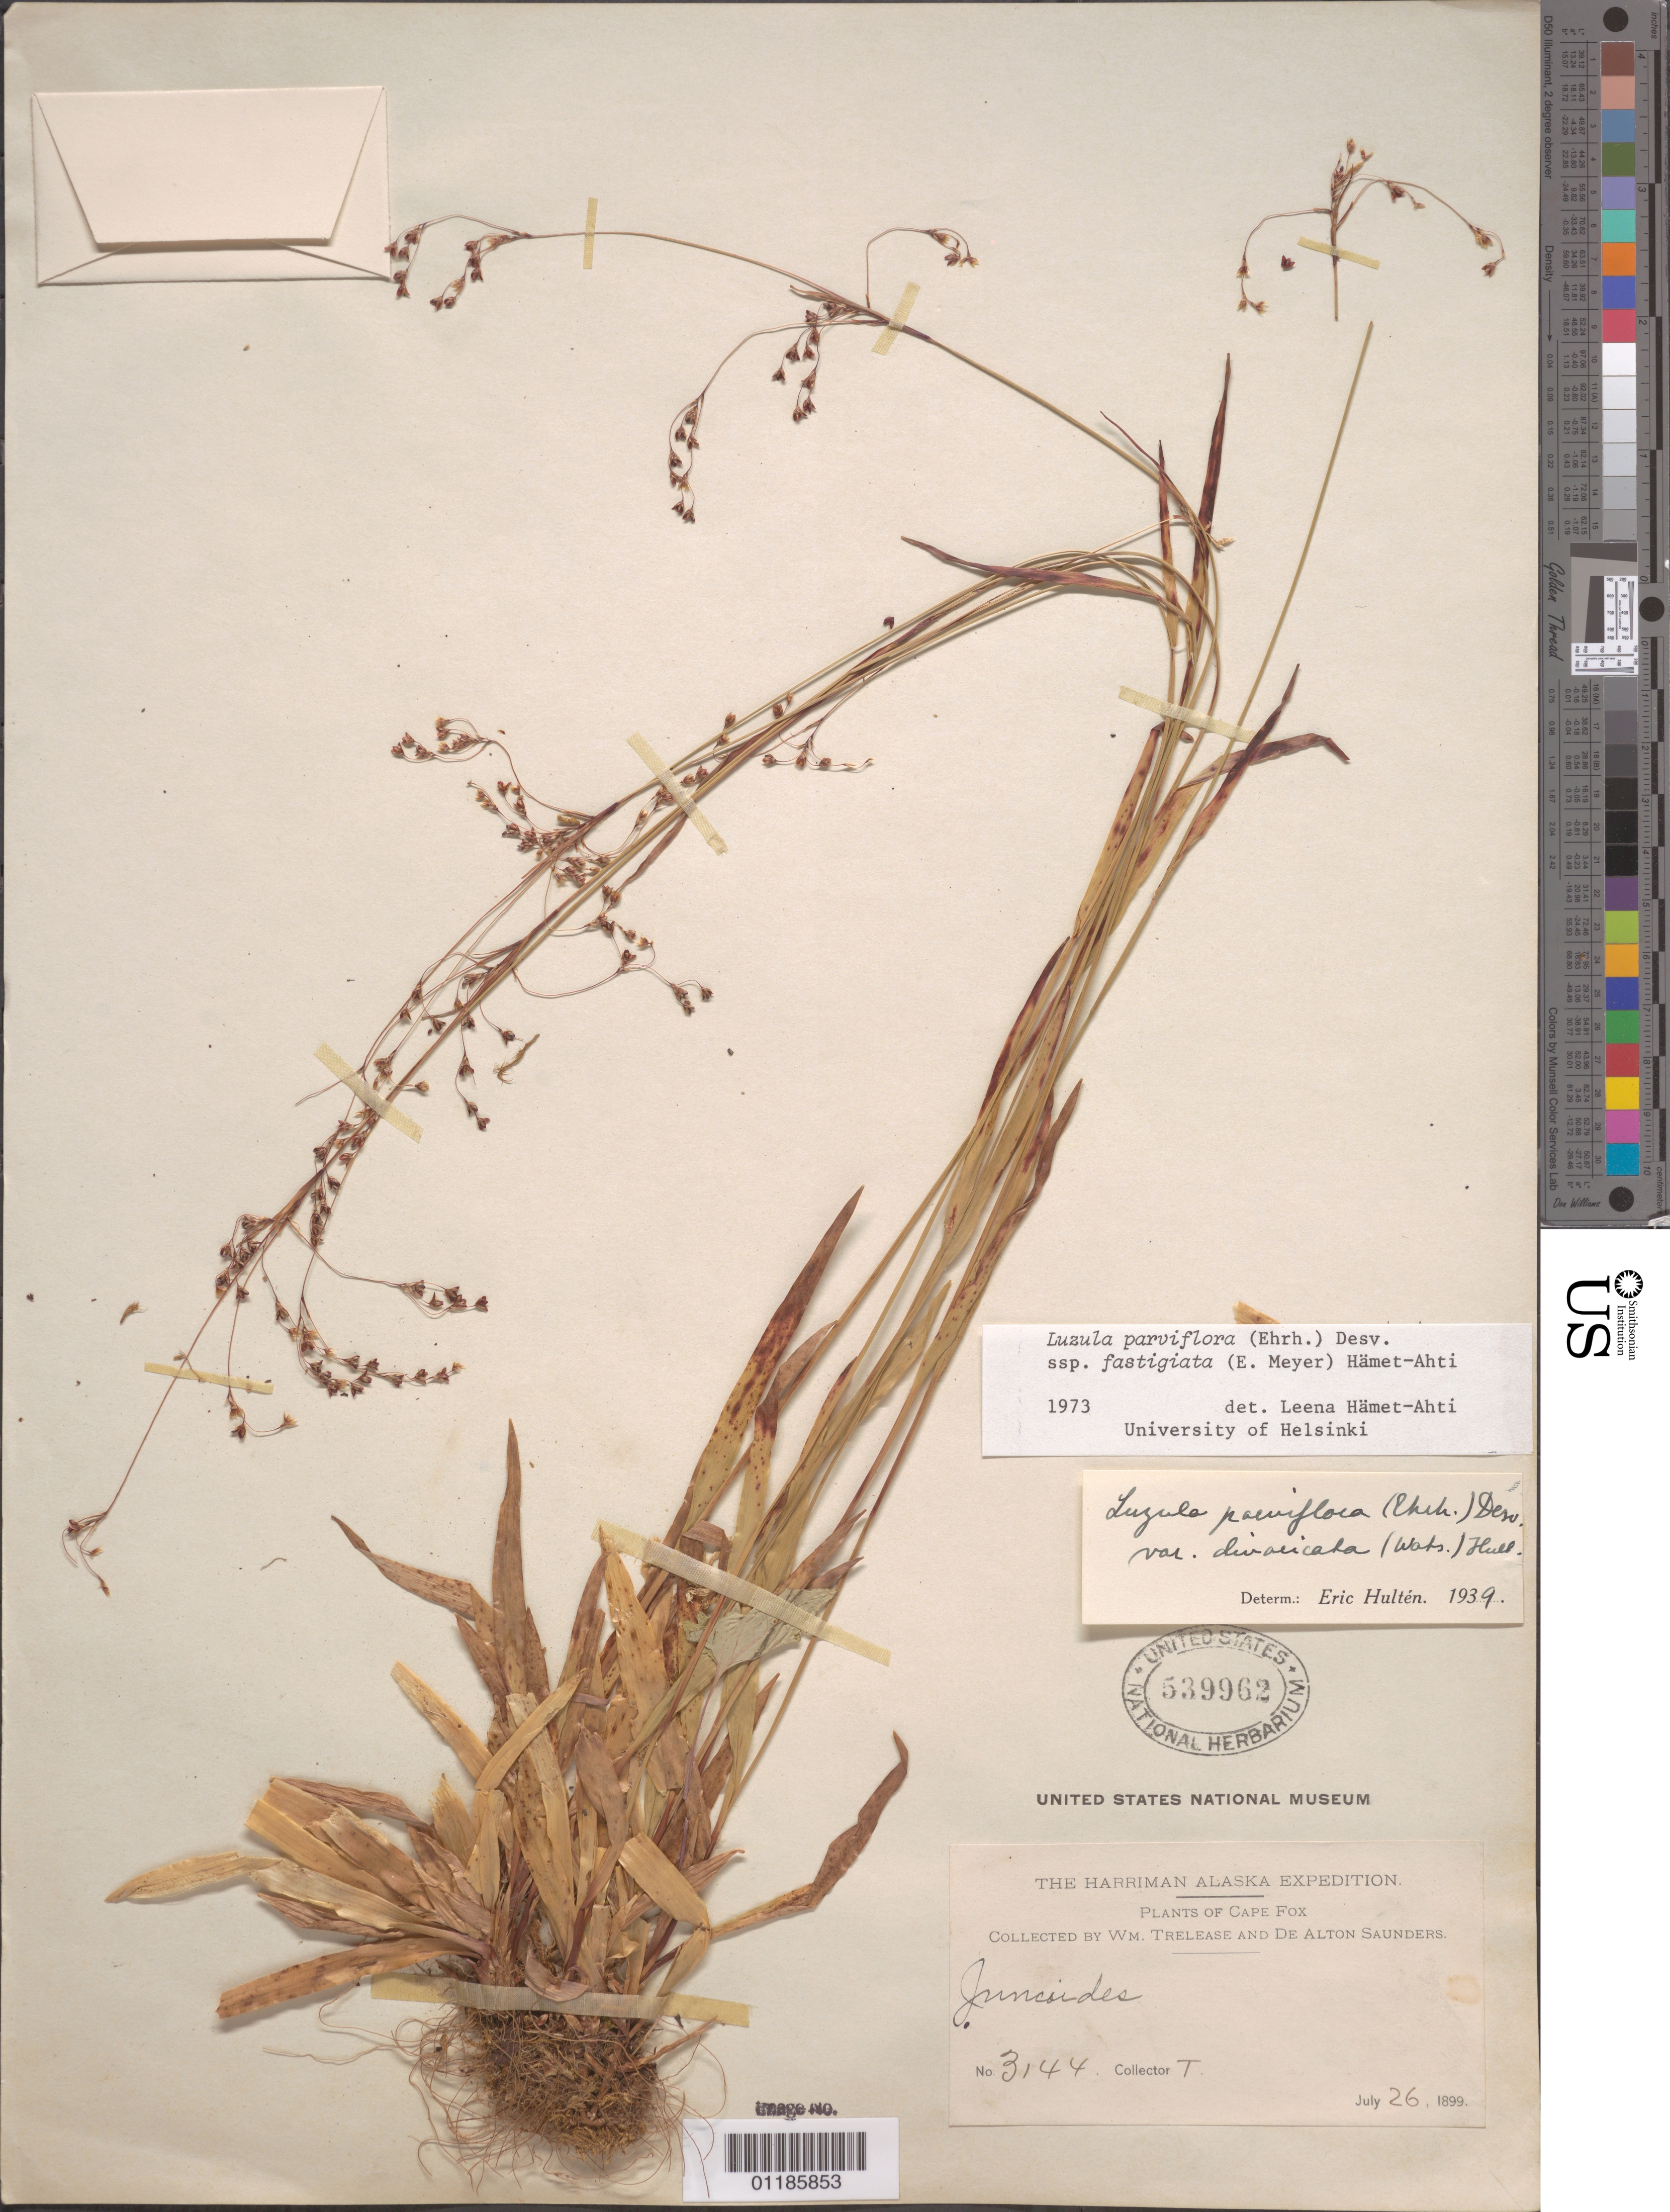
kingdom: Plantae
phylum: Tracheophyta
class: Liliopsida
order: Poales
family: Juncaceae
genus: Luzula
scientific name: Luzula parviflora subsp. fastigata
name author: (E. Mey.) Hämet-Ahti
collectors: W. Trelease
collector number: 3144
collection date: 1899-07-26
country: United States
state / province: Alaska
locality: Cape Fox.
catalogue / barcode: US 539962